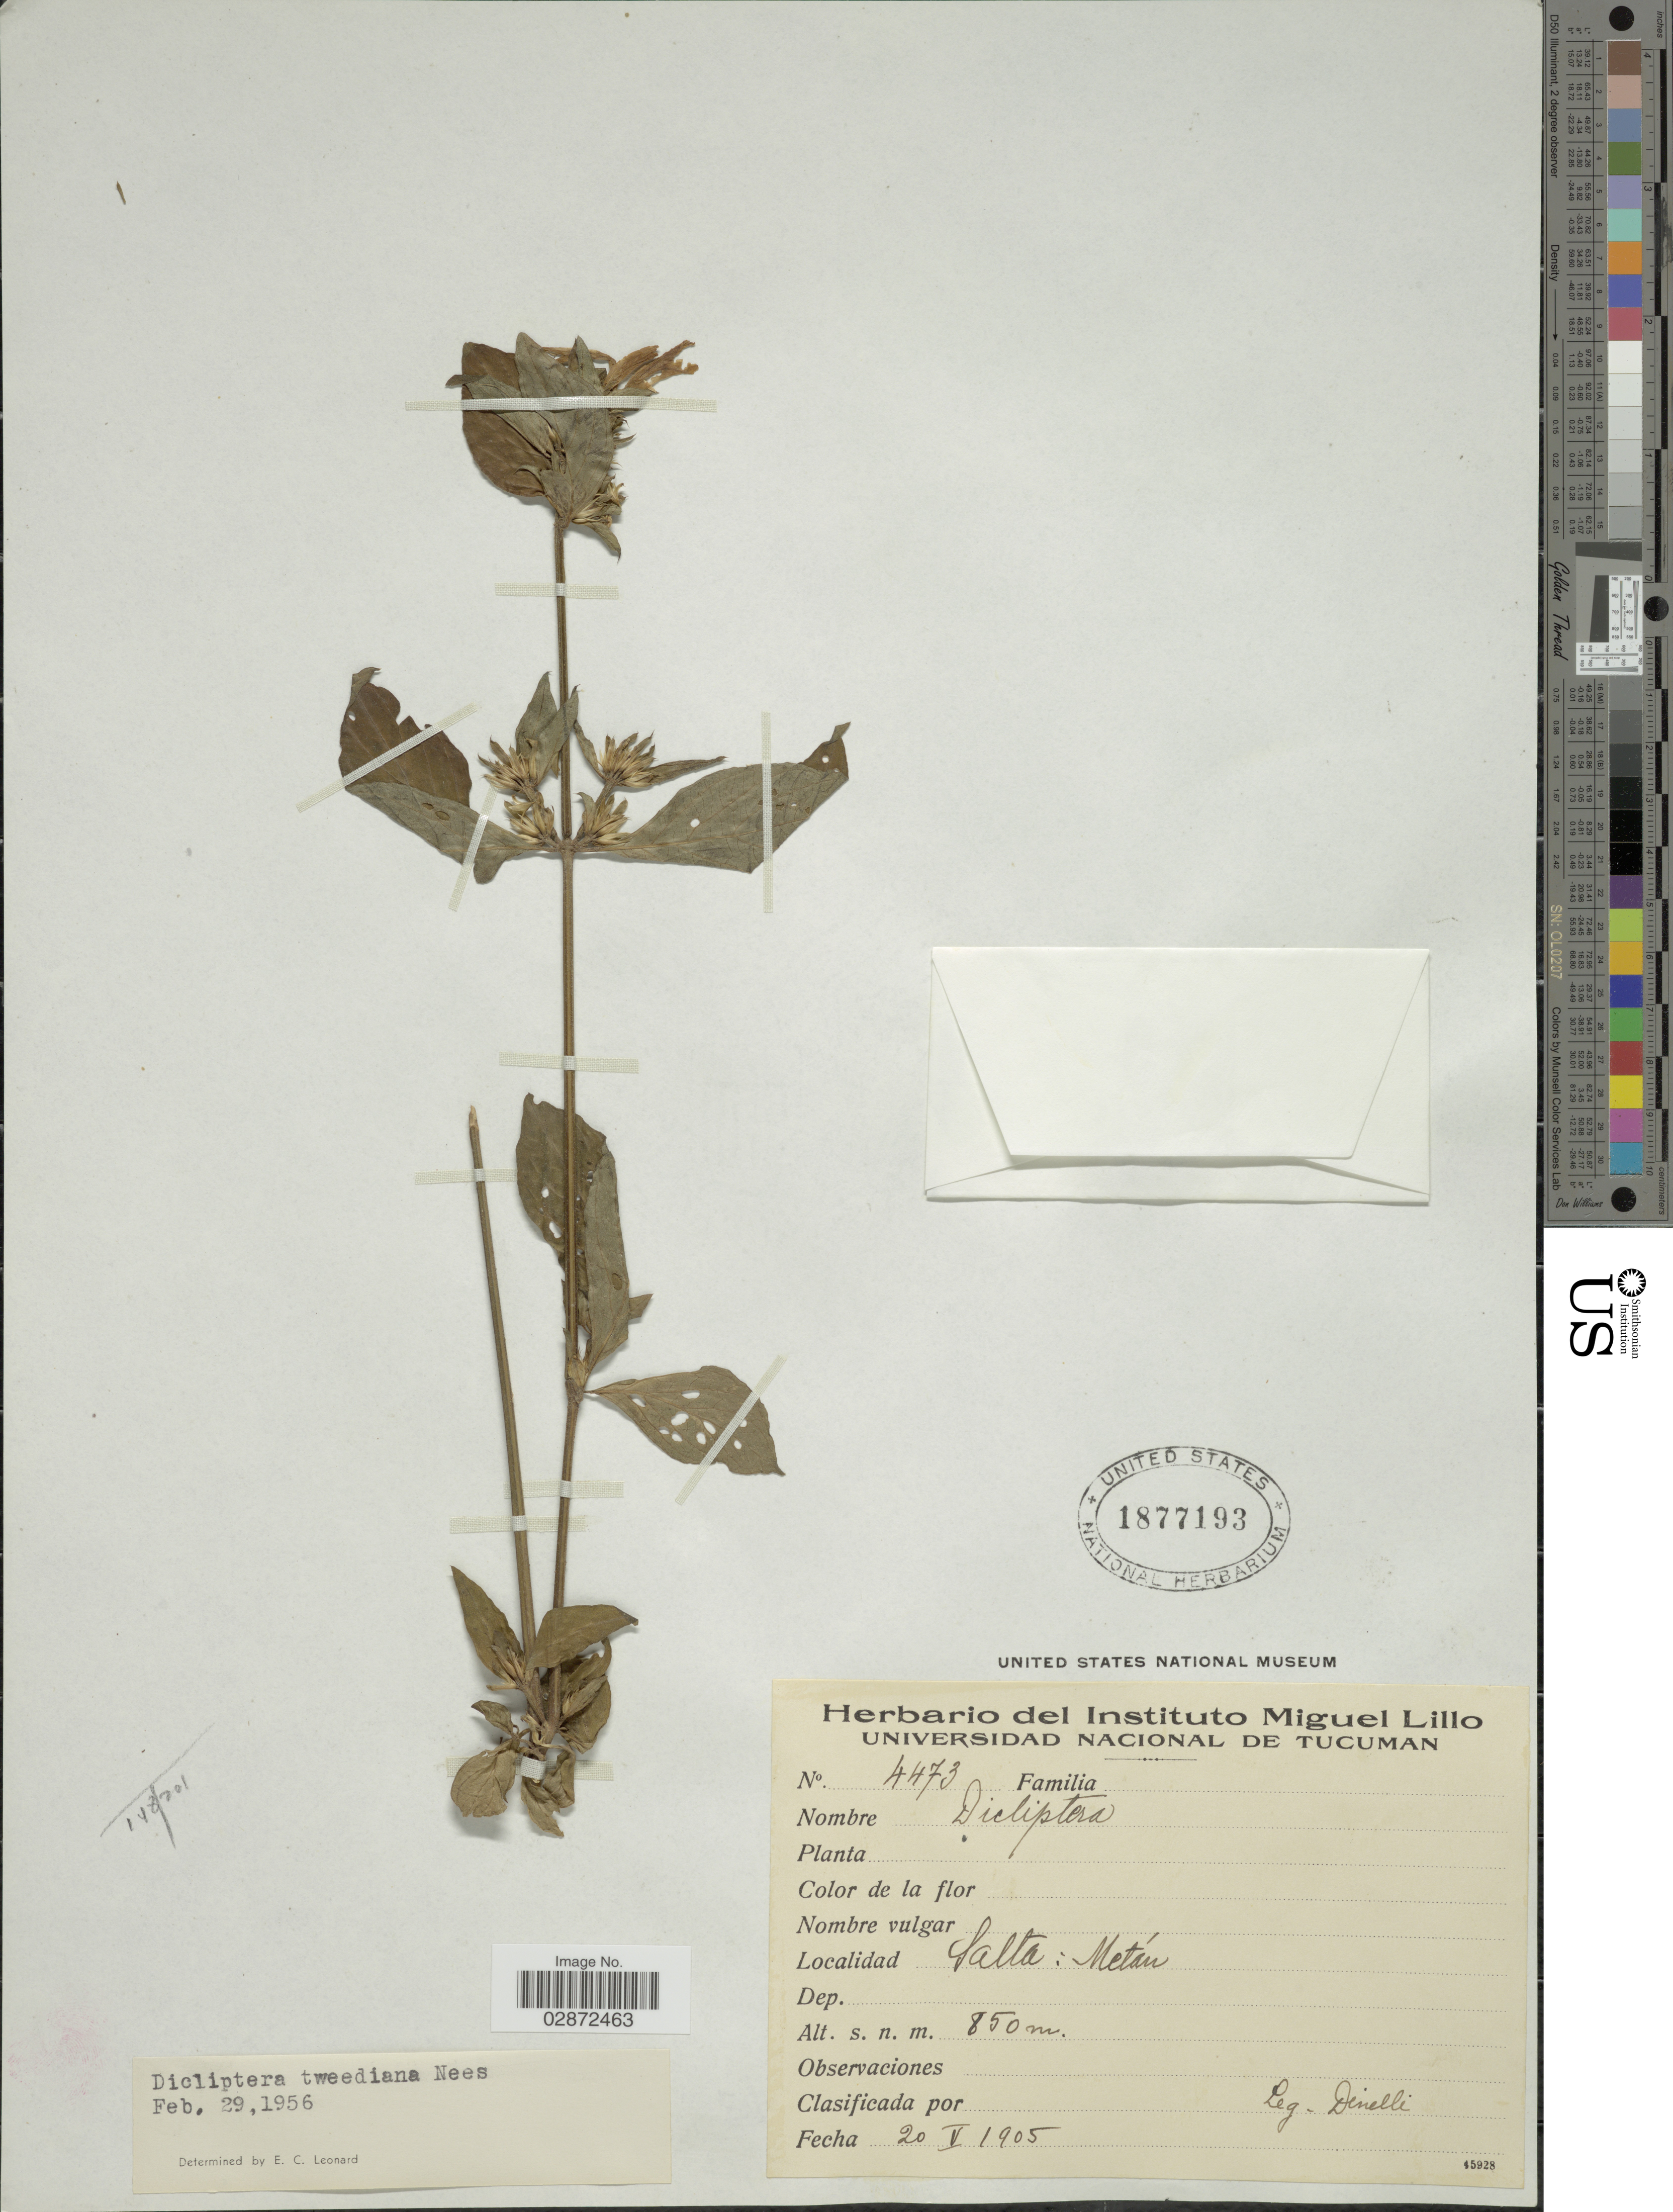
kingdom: Plantae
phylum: Tracheophyta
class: Magnoliopsida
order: Lamiales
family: Acanthaceae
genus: Dicliptera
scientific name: Dicliptera squarrosa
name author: Nees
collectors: Dinelli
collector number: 4473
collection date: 1905-05-20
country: Argentina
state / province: Salta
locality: Metán.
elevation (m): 850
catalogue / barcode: US 1877193